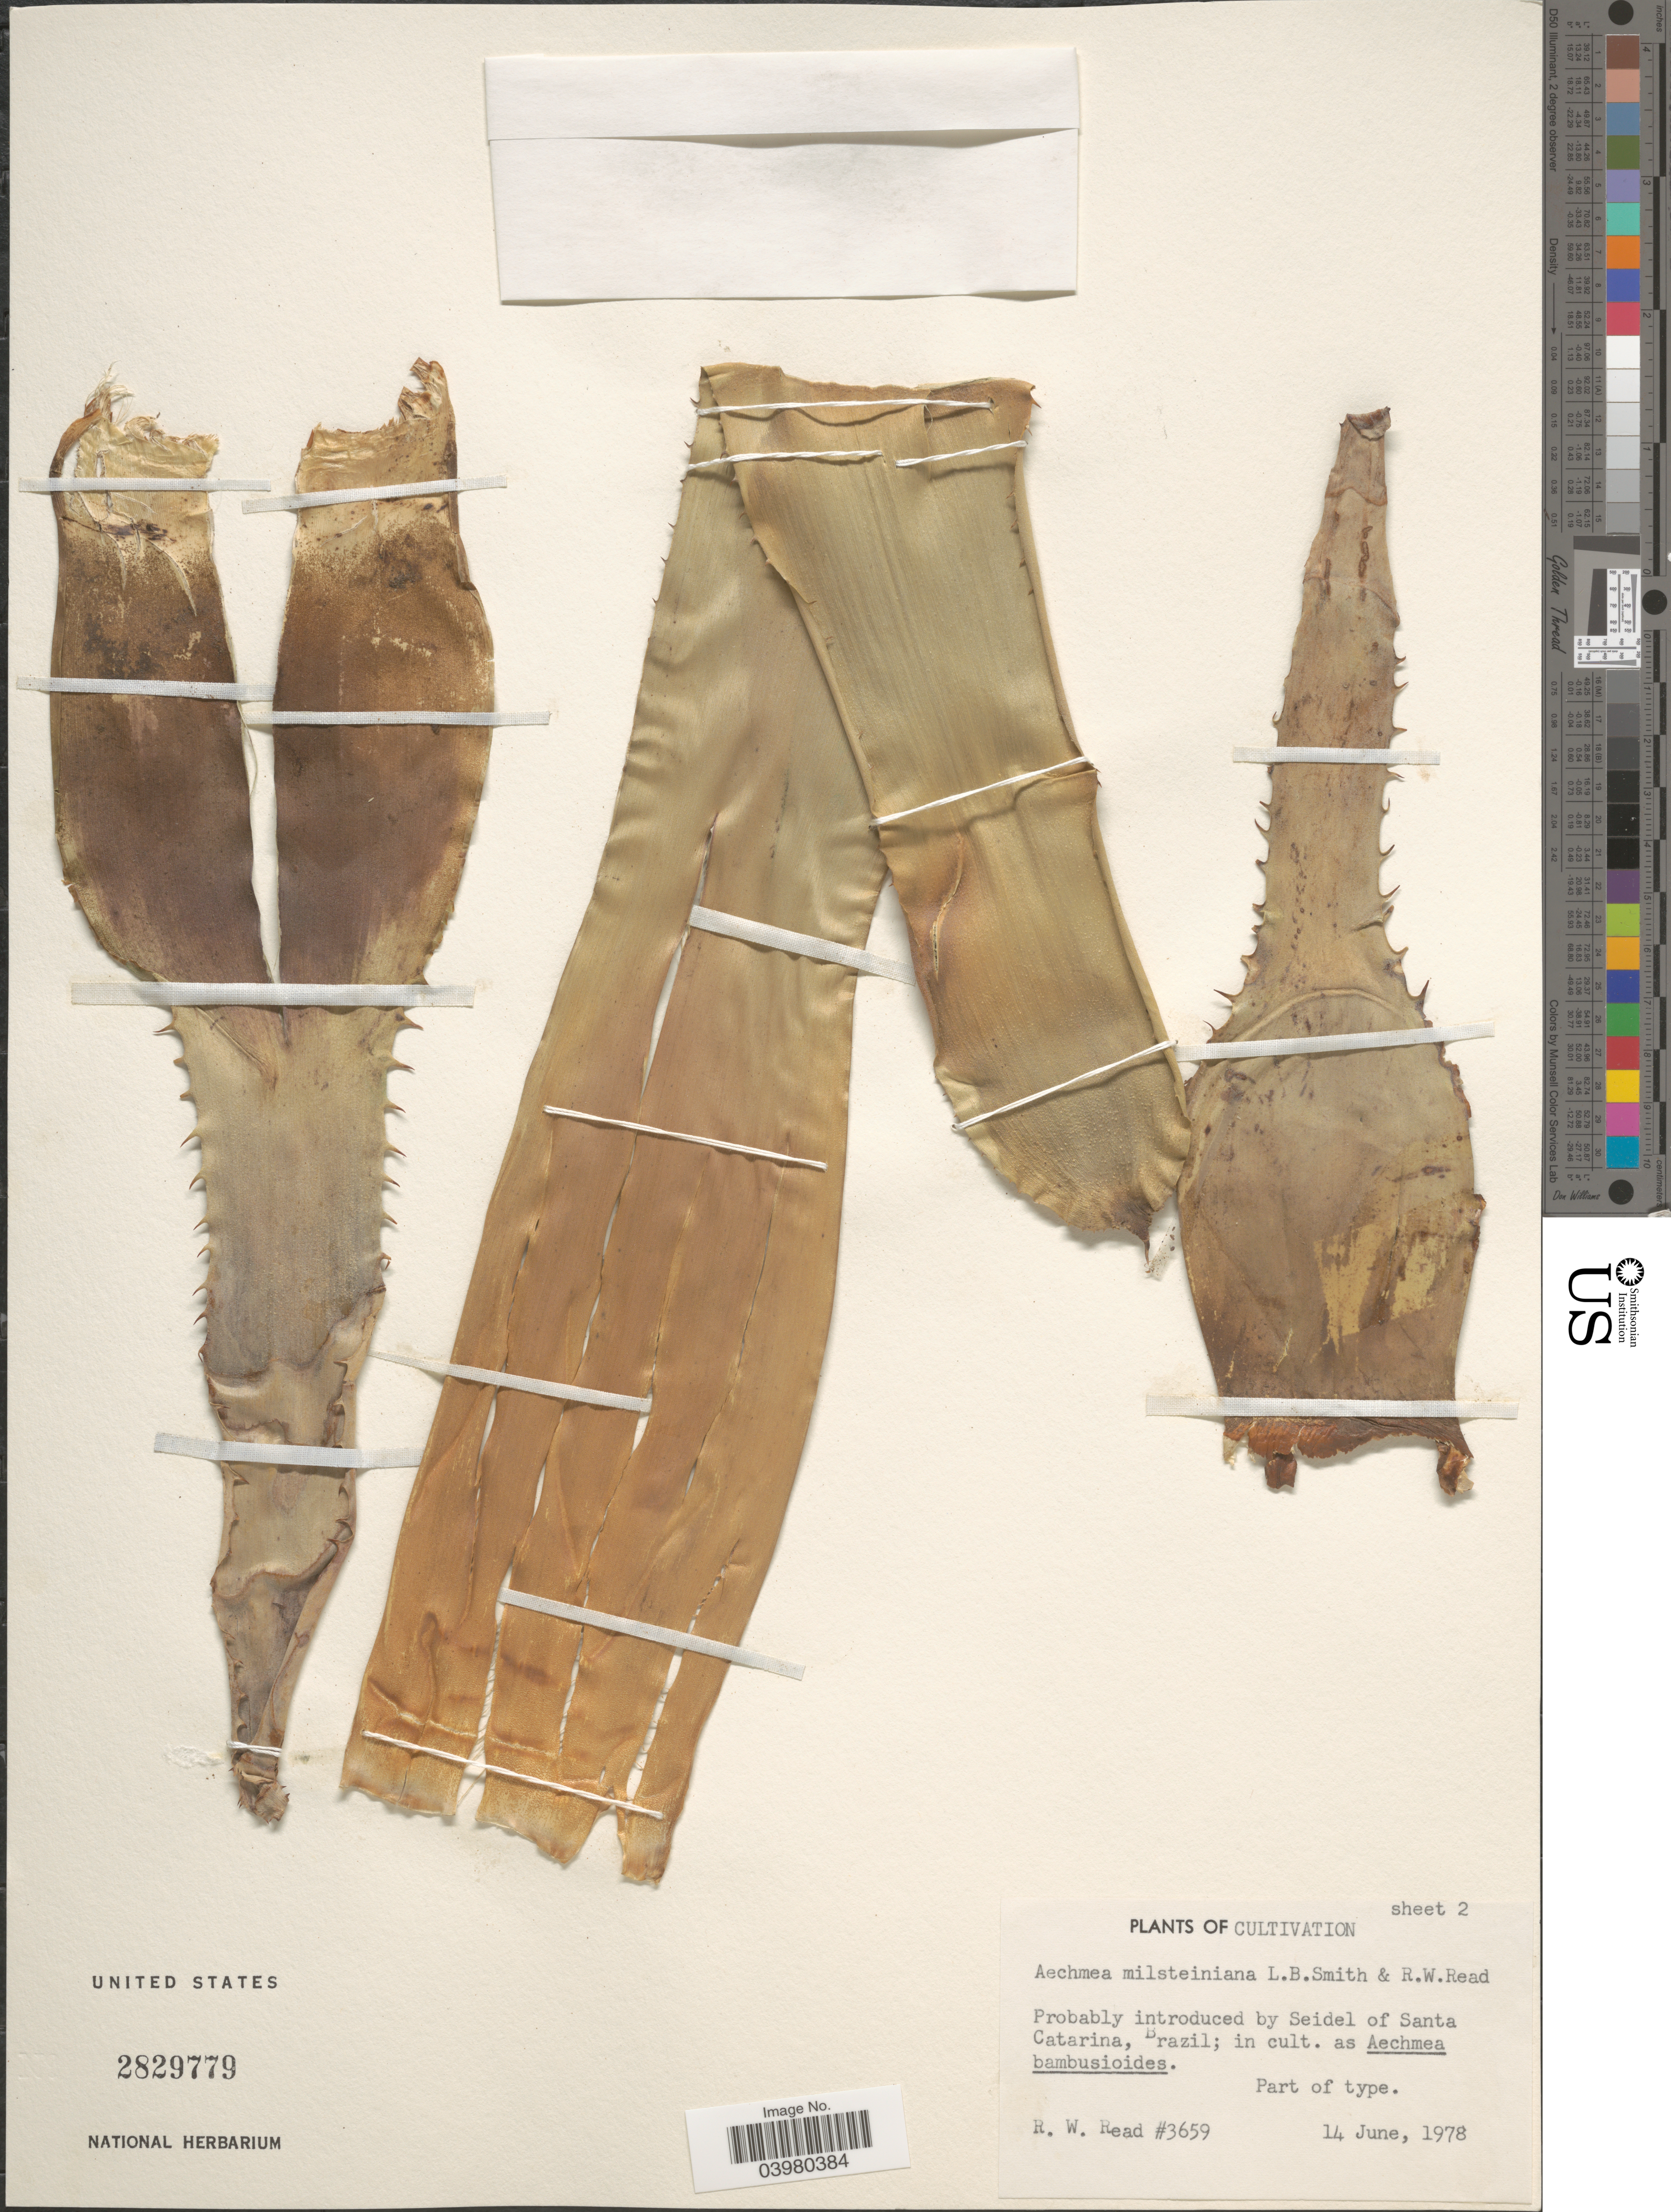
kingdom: Plantae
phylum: Tracheophyta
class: Liliopsida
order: Poales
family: Bromeliaceae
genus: Aechmea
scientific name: Aechmea sp.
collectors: R. W. Read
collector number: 3659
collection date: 1978-06-14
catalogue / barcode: US 2829779